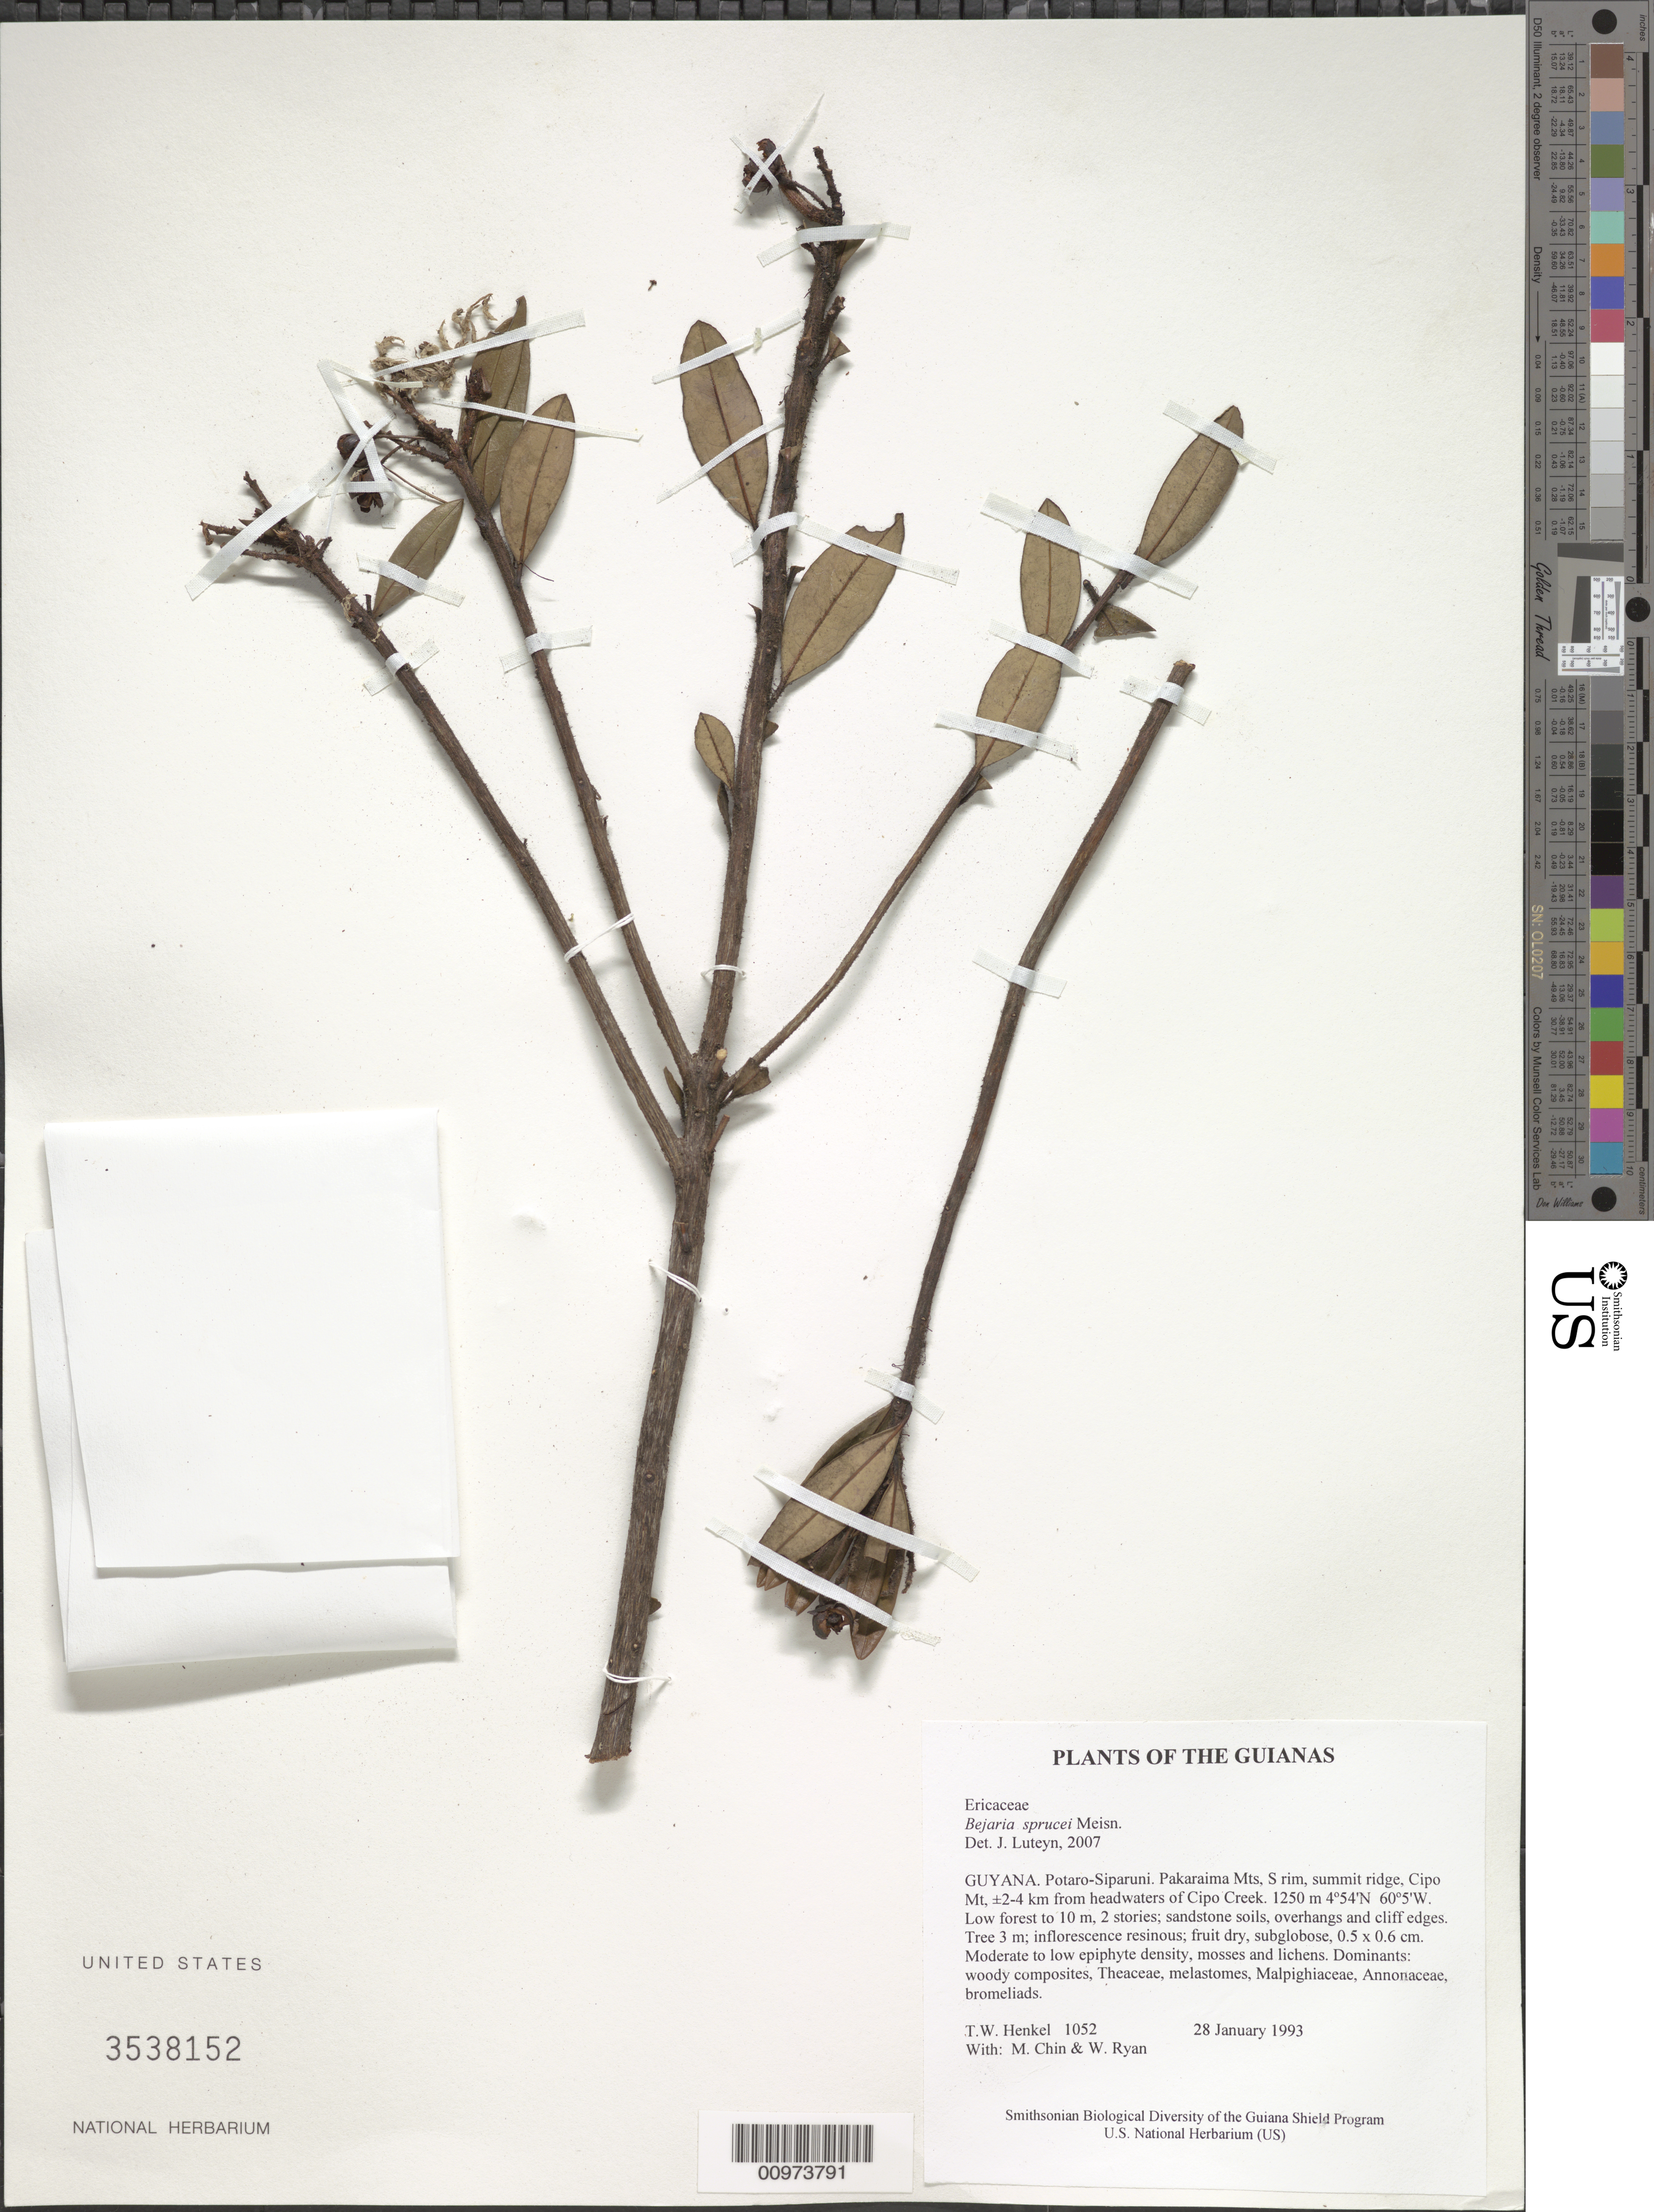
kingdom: Plantae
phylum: Tracheophyta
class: Magnoliopsida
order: Ericales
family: Ericaceae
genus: Bejaria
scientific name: Bejaria sprucei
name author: Meisn.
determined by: Luteyn, J. L.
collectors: T. Henkel, M. Chin & W. Ryan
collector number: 1052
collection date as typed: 28 January 1993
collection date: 1993-01-28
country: Guyana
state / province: Potaro-Siparuni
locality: Pakaraima Mts, S rim, summit ridge, Cipo Mt, ±2-4 km from headwaters of Cipo Creek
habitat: Low forest to 10 m, 2 stories; sandstone soils, overhangs and cliff edges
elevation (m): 1250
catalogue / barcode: US 3538152